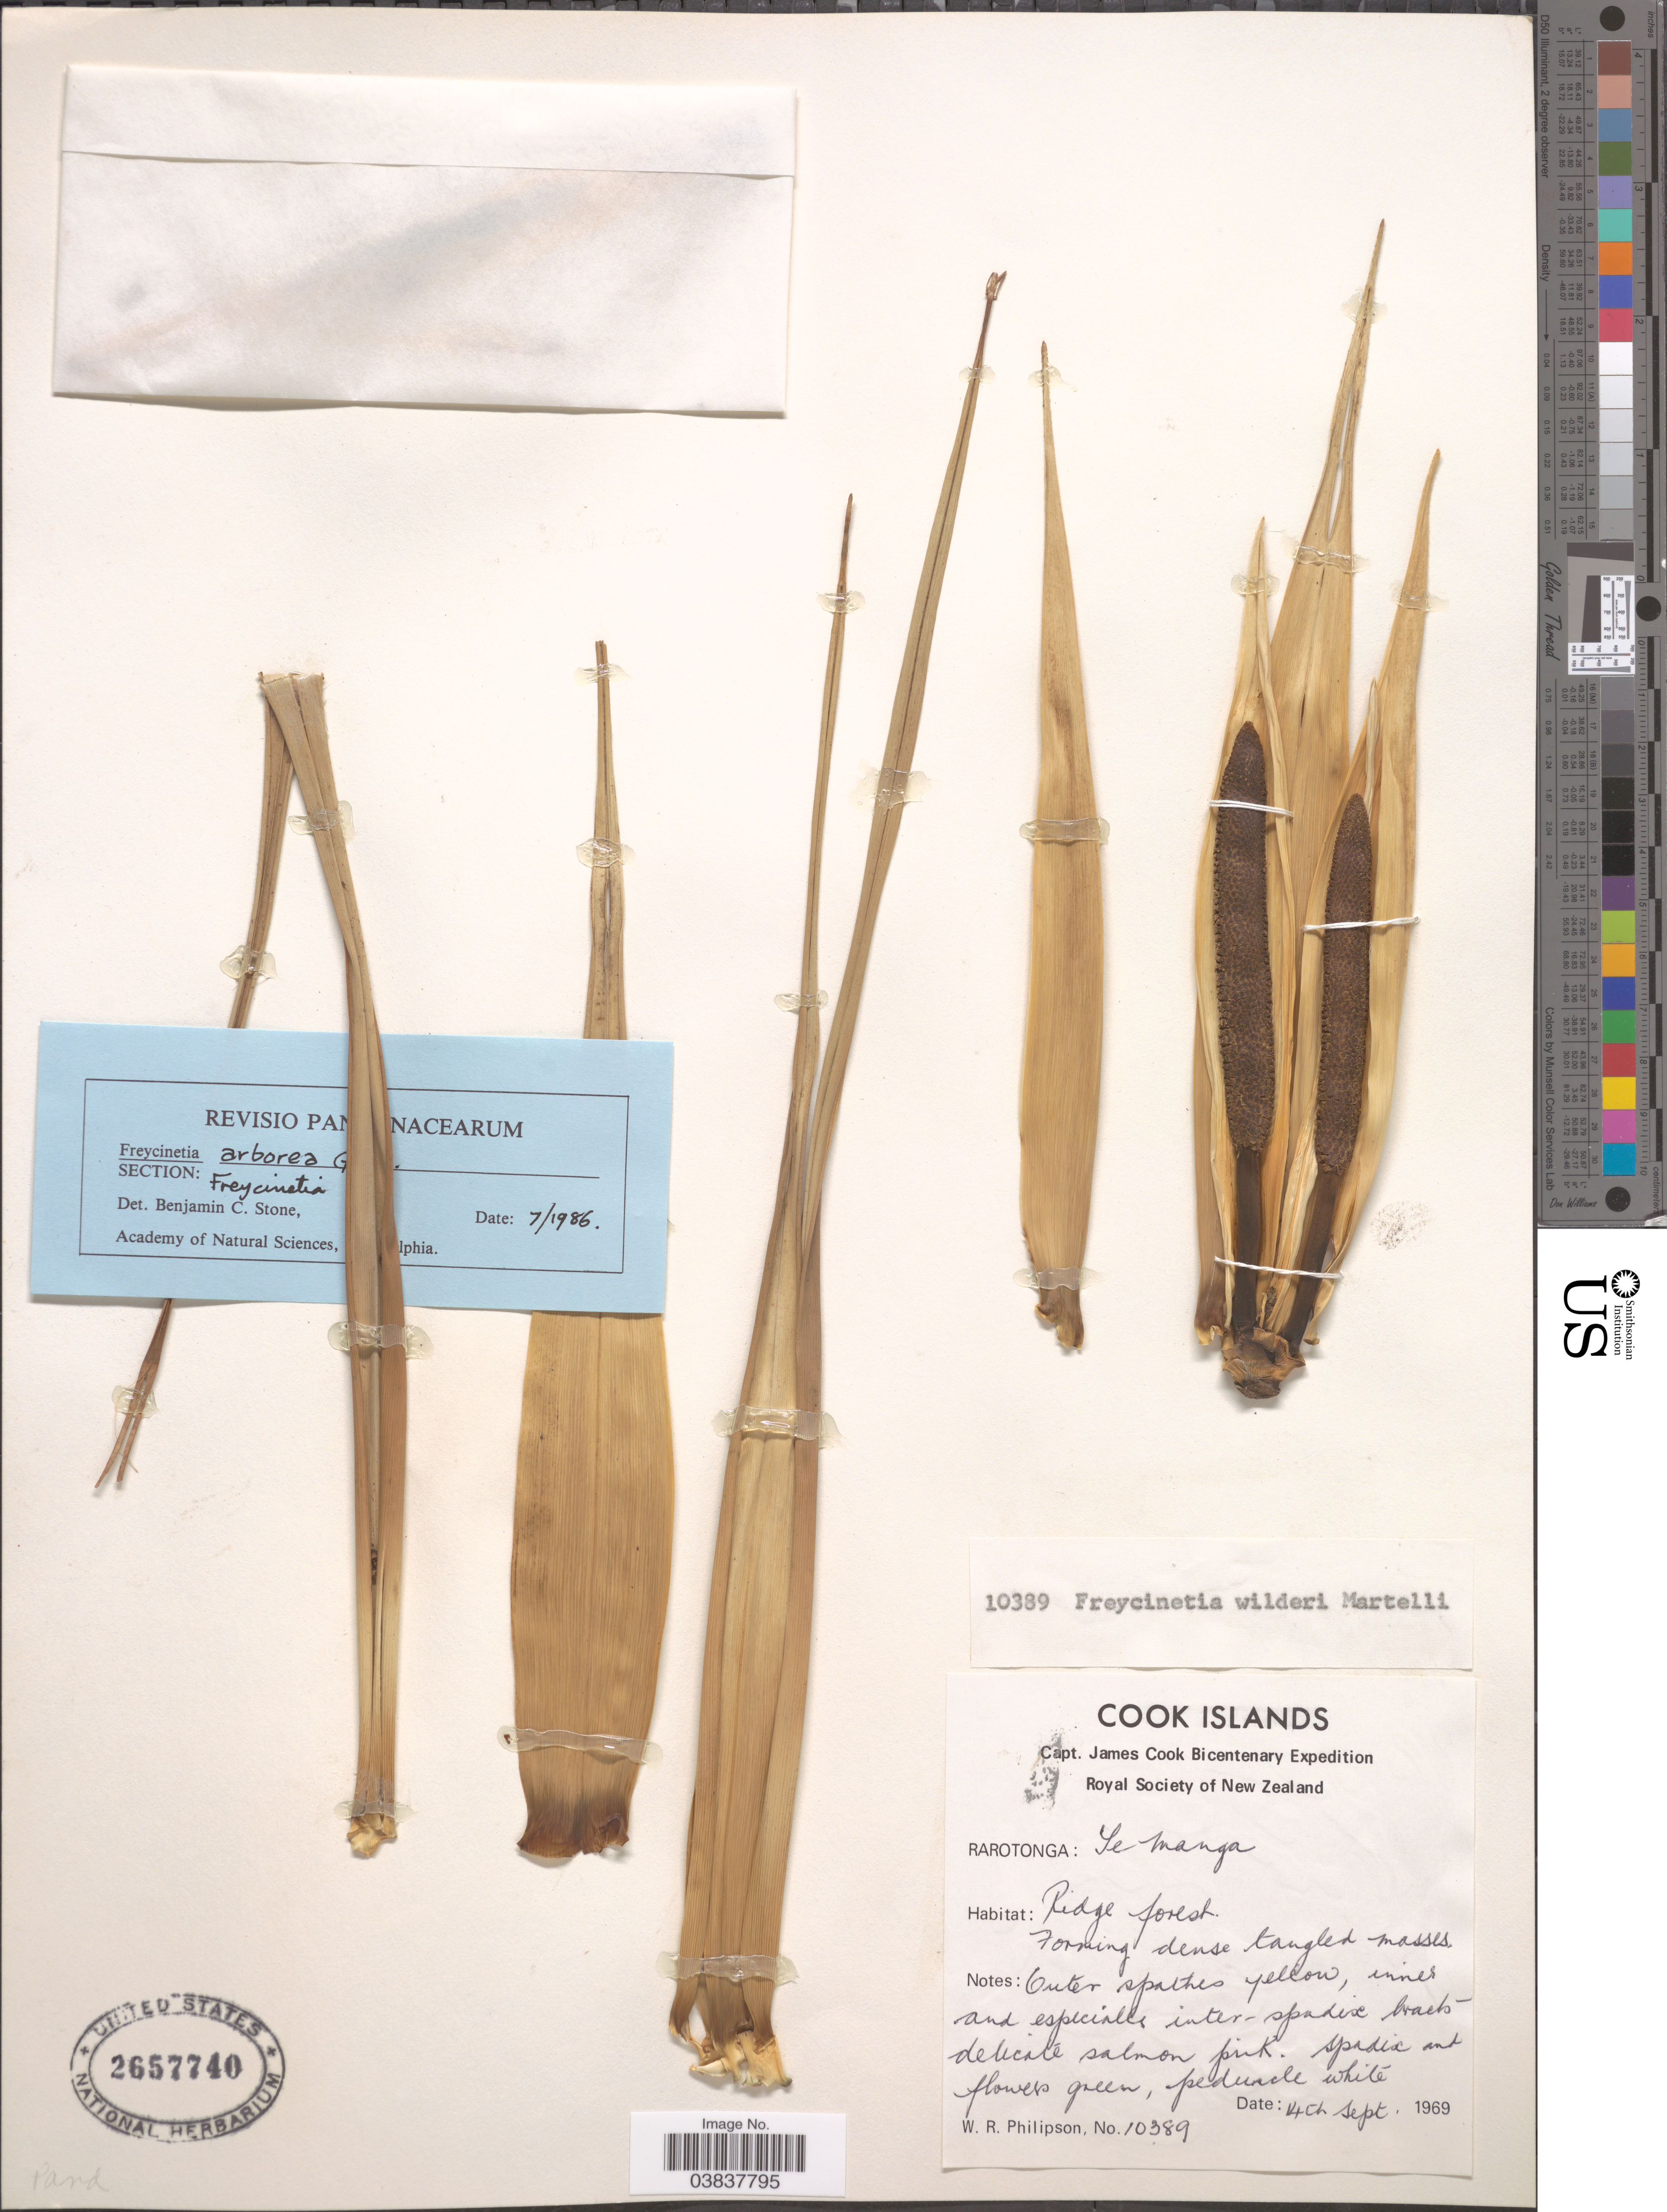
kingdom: Plantae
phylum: Tracheophyta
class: Liliopsida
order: Pandanales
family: Pandanaceae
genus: Freycinetia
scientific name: Freycinetia wilderi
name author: Martelli ex Wilder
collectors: W. R. Philipson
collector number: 10389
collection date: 1969-09-14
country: Cook Islands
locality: Cook Islands. Rarotonga: Te Manga.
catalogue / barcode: US 2657740